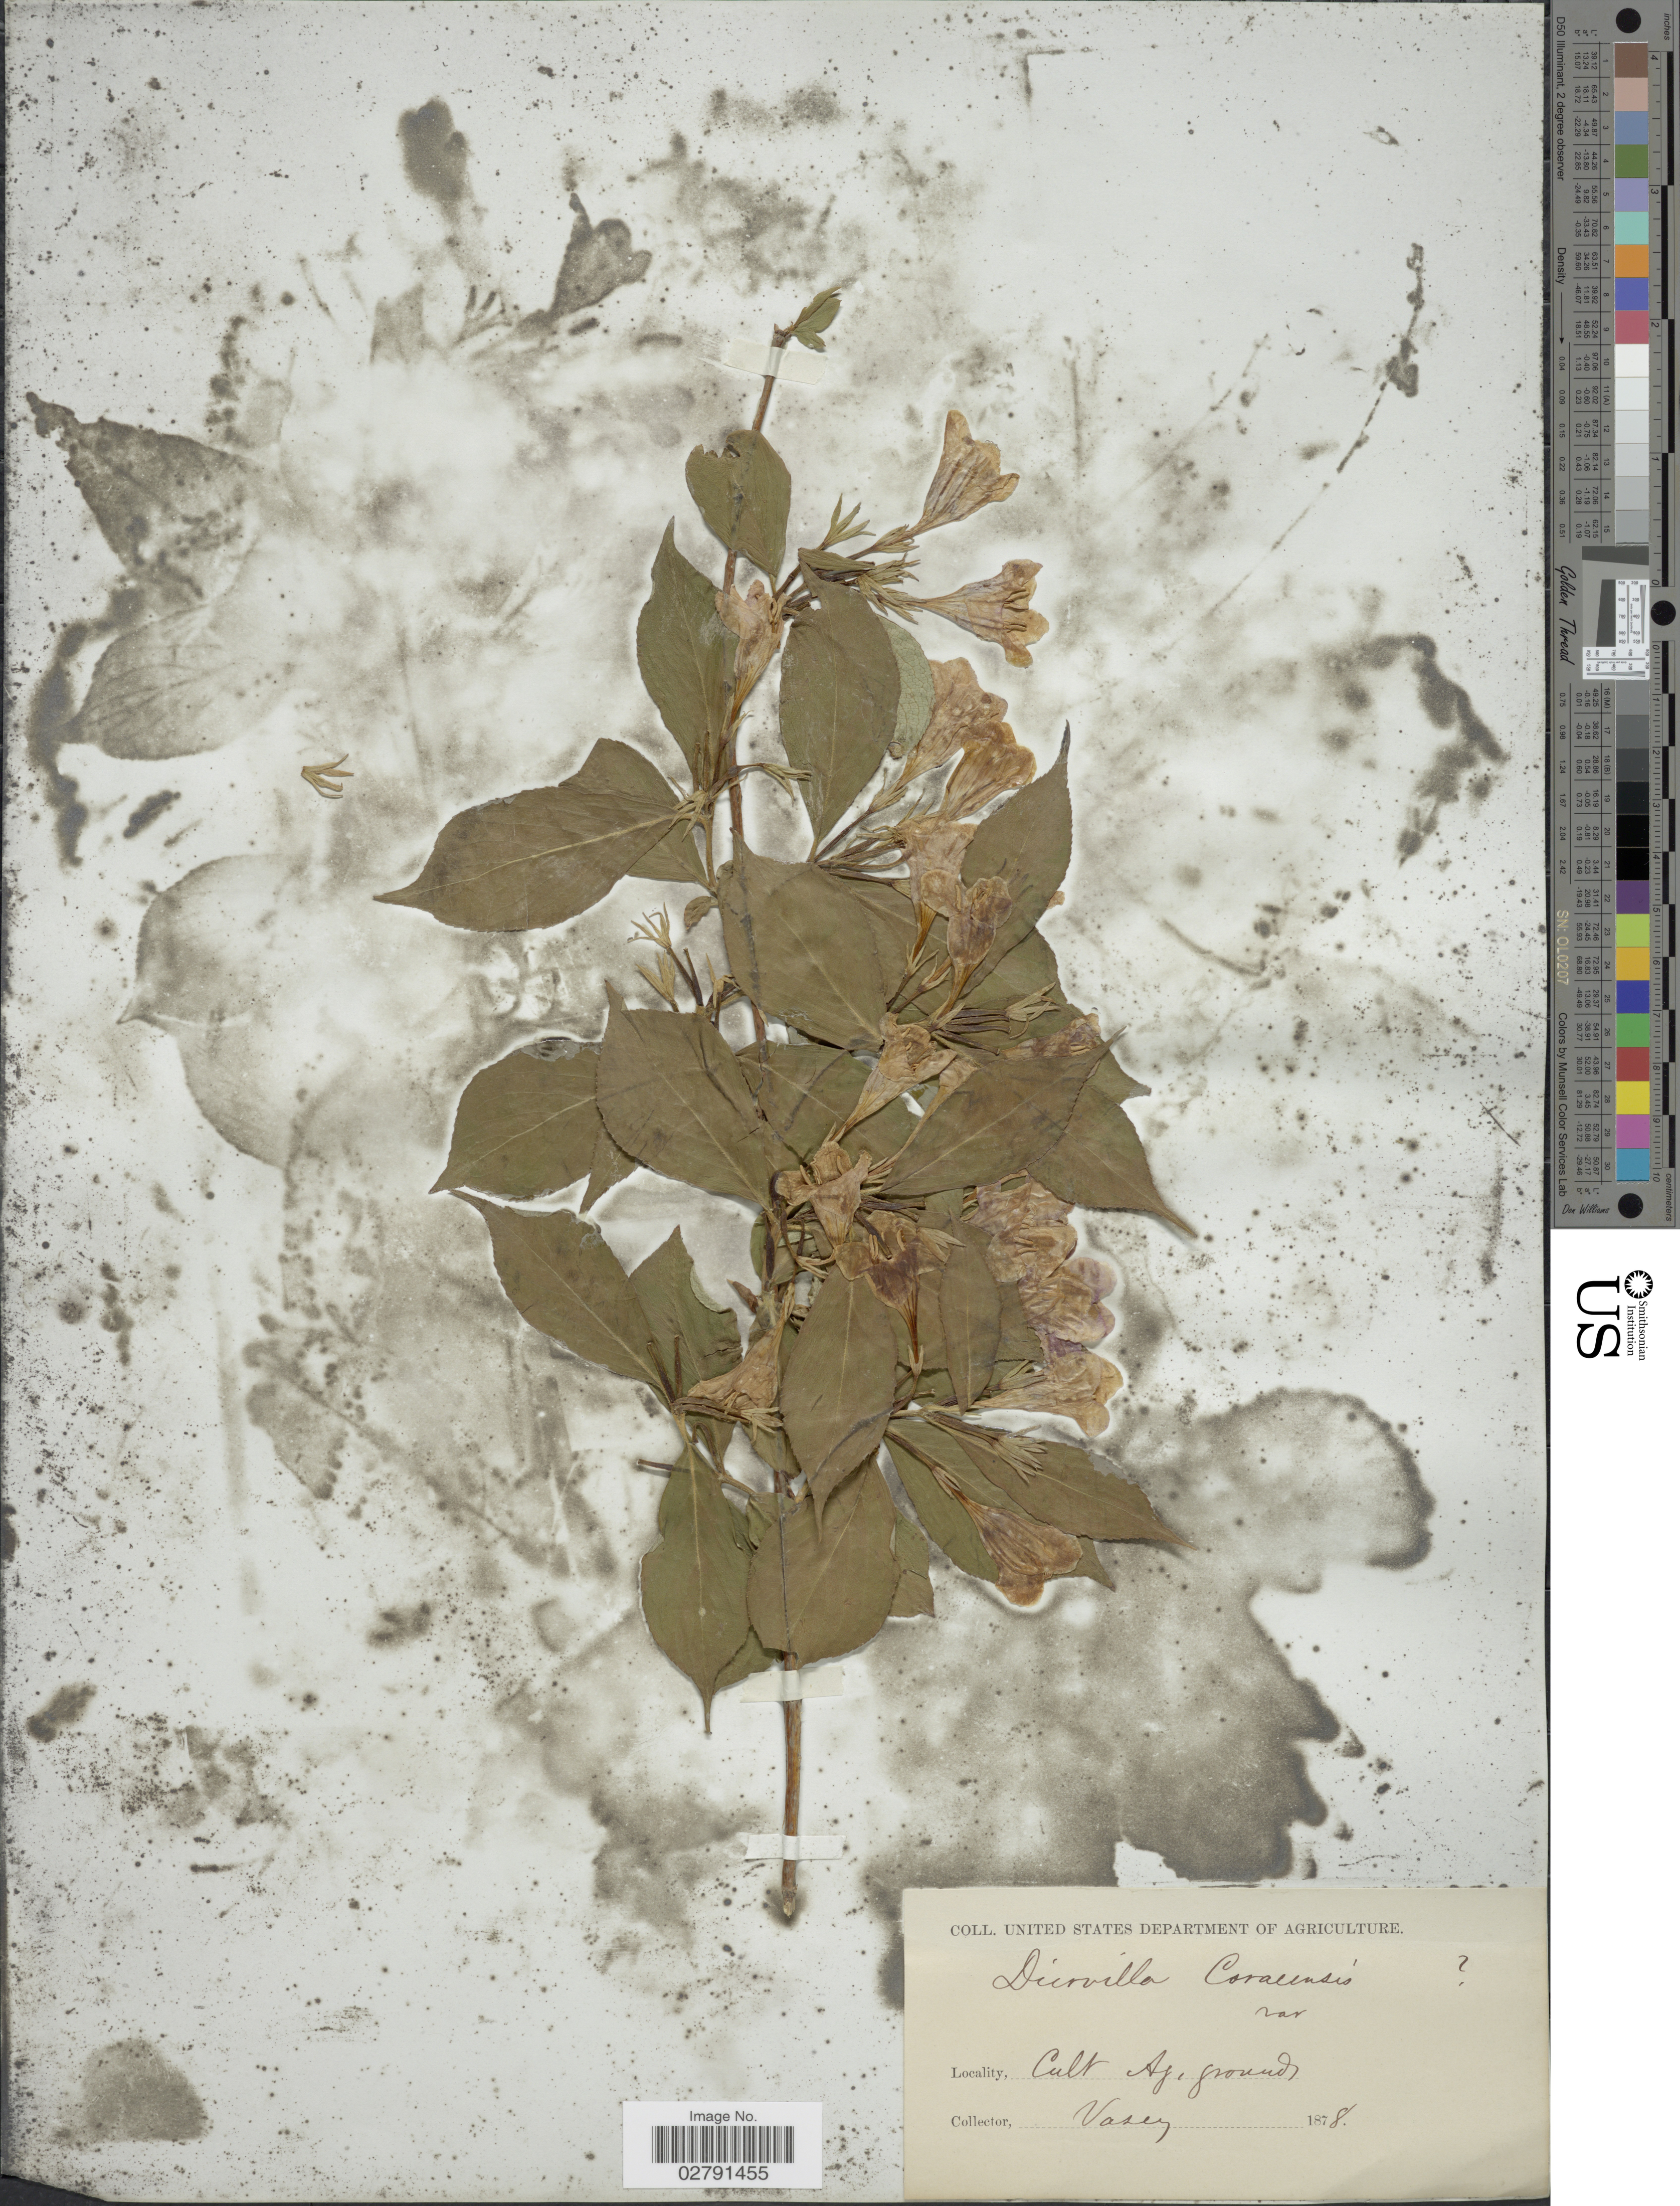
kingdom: Plantae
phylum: Tracheophyta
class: Magnoliopsida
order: Dipsacales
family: Caprifoliaceae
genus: Diervilla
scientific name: Diervilla coraeensis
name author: (Thunb.) DC.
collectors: Vasey, --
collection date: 1878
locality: Cult. Ag. grounds.